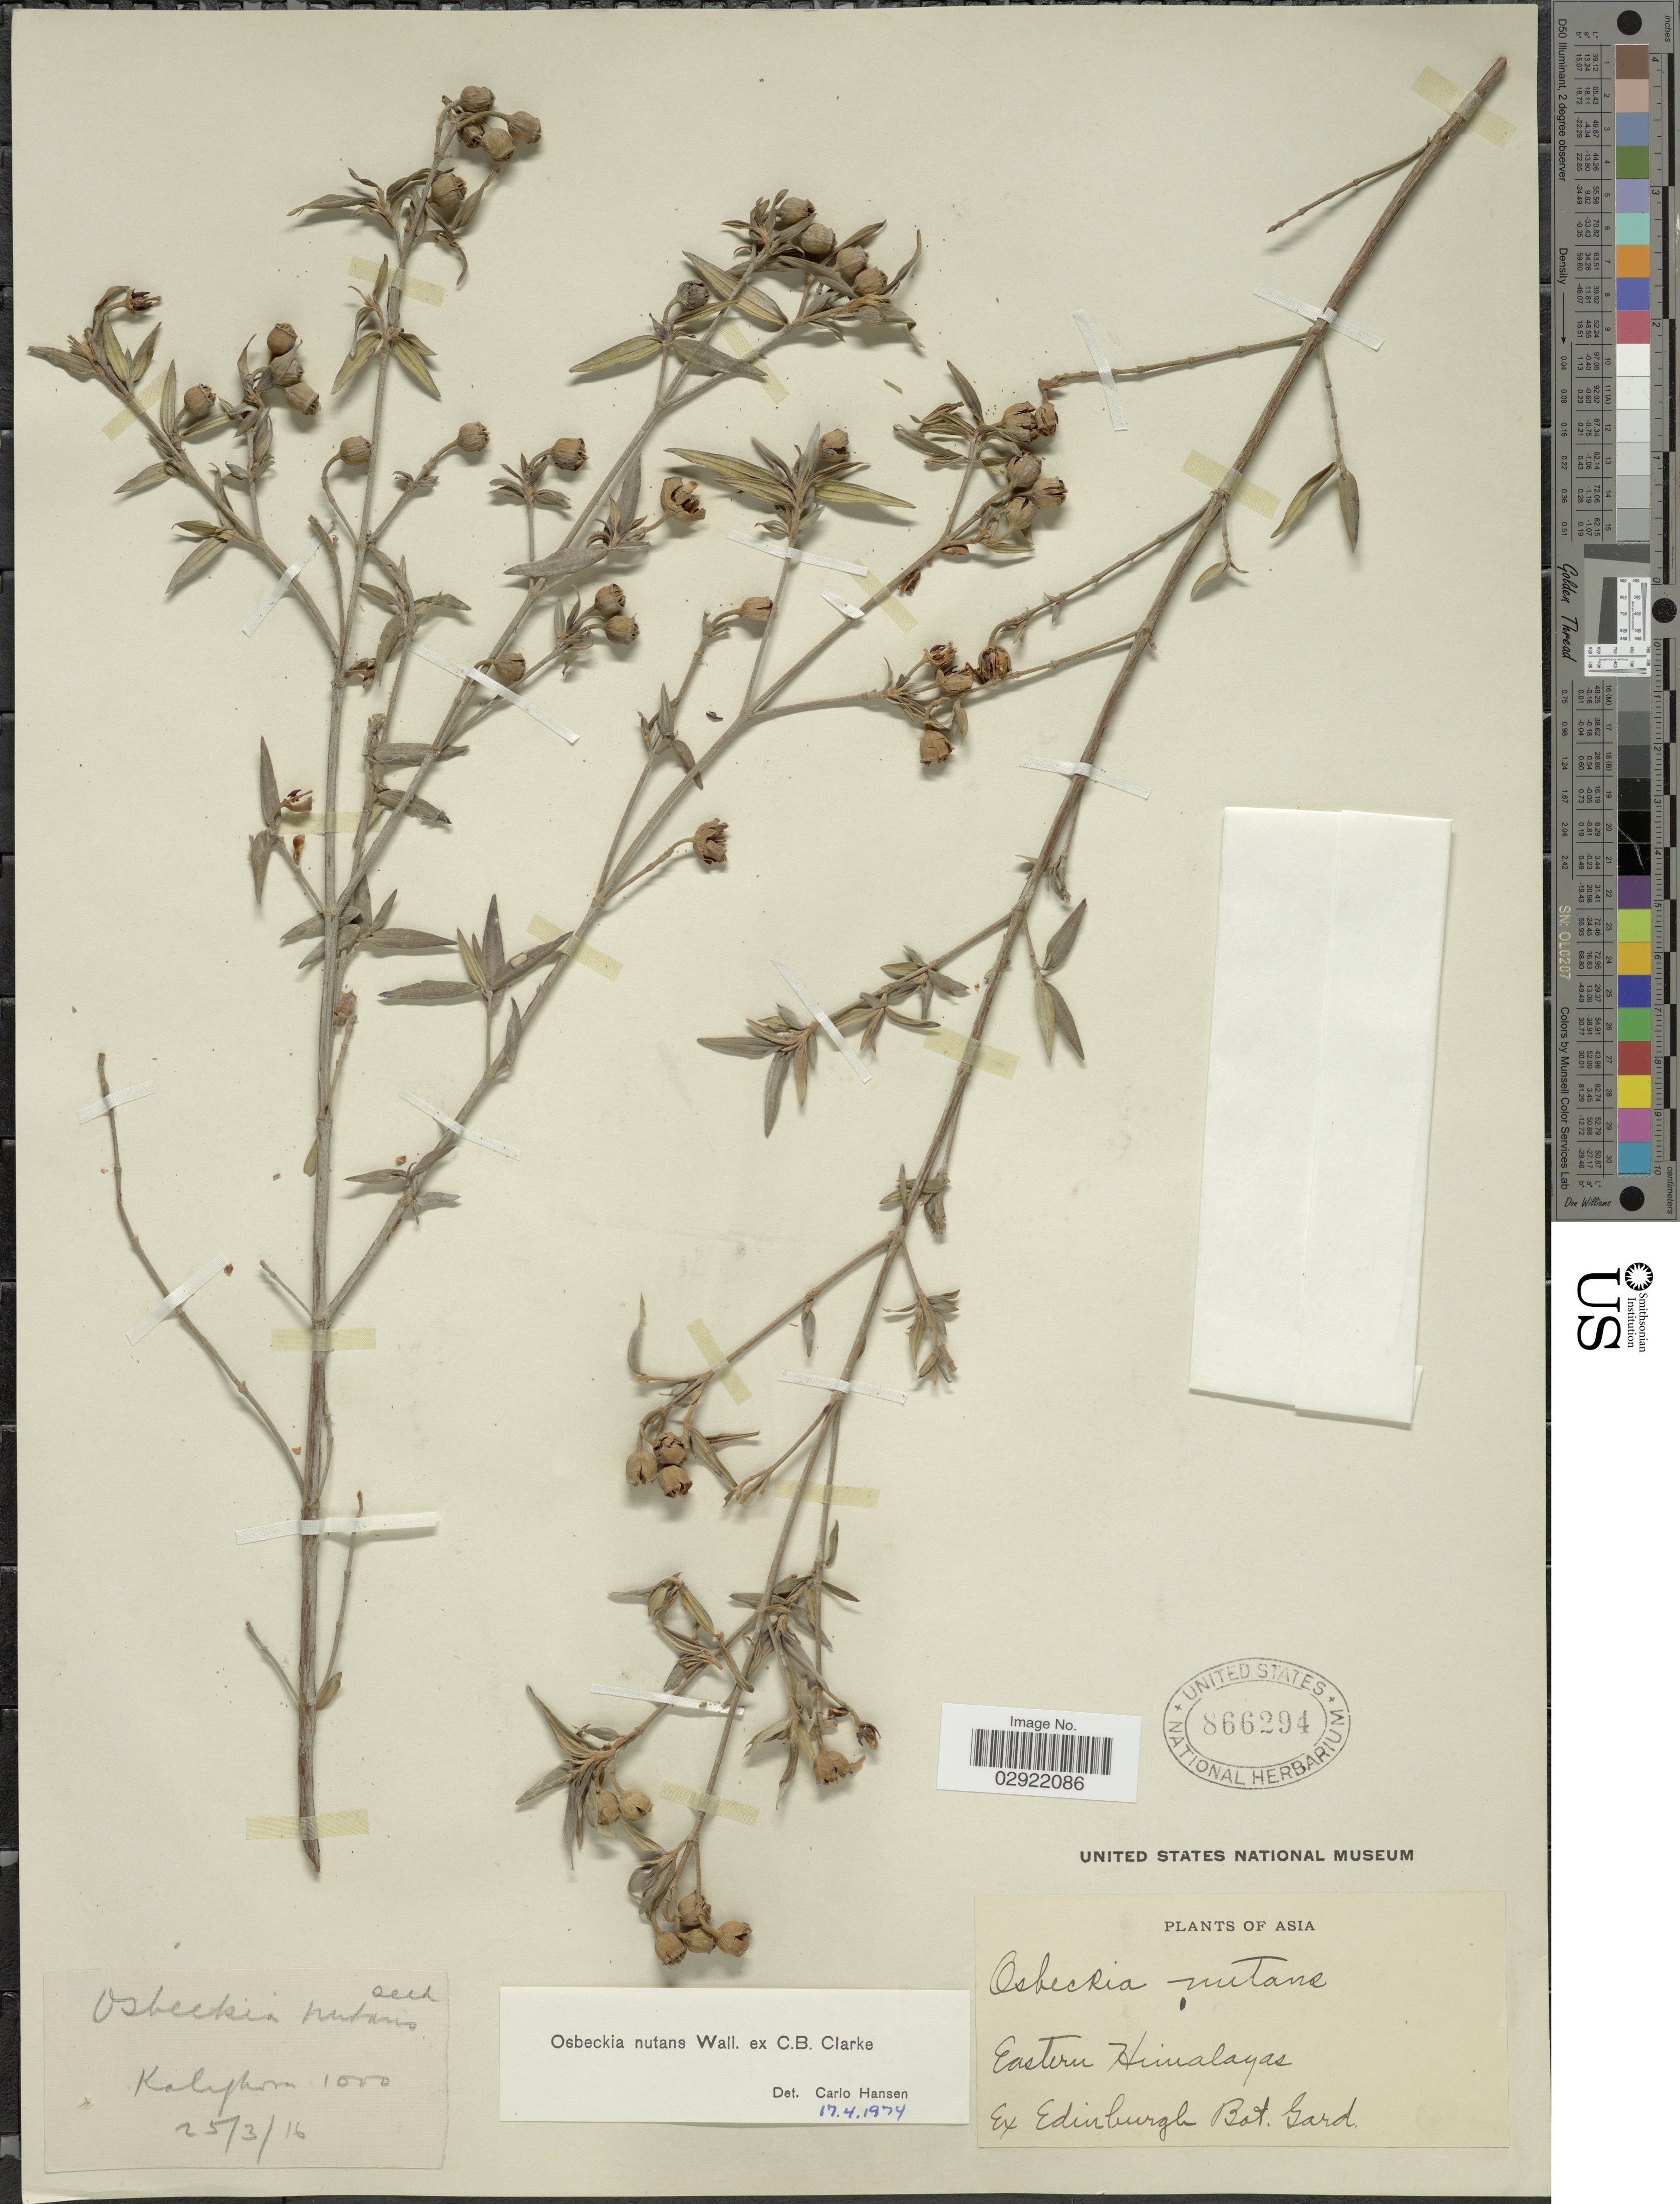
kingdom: Plantae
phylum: Tracheophyta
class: Magnoliopsida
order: Myrtales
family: Melastomataceae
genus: Osbeckia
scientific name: Osbeckia nutans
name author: Wall. ex C.B. Clarke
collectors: Ex Edinburgh Bot. Gard.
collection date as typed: Transcribed d/m/y: 25/3/16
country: India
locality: Kalijhora, Eastern Himalayas. Asia.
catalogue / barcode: US 866294